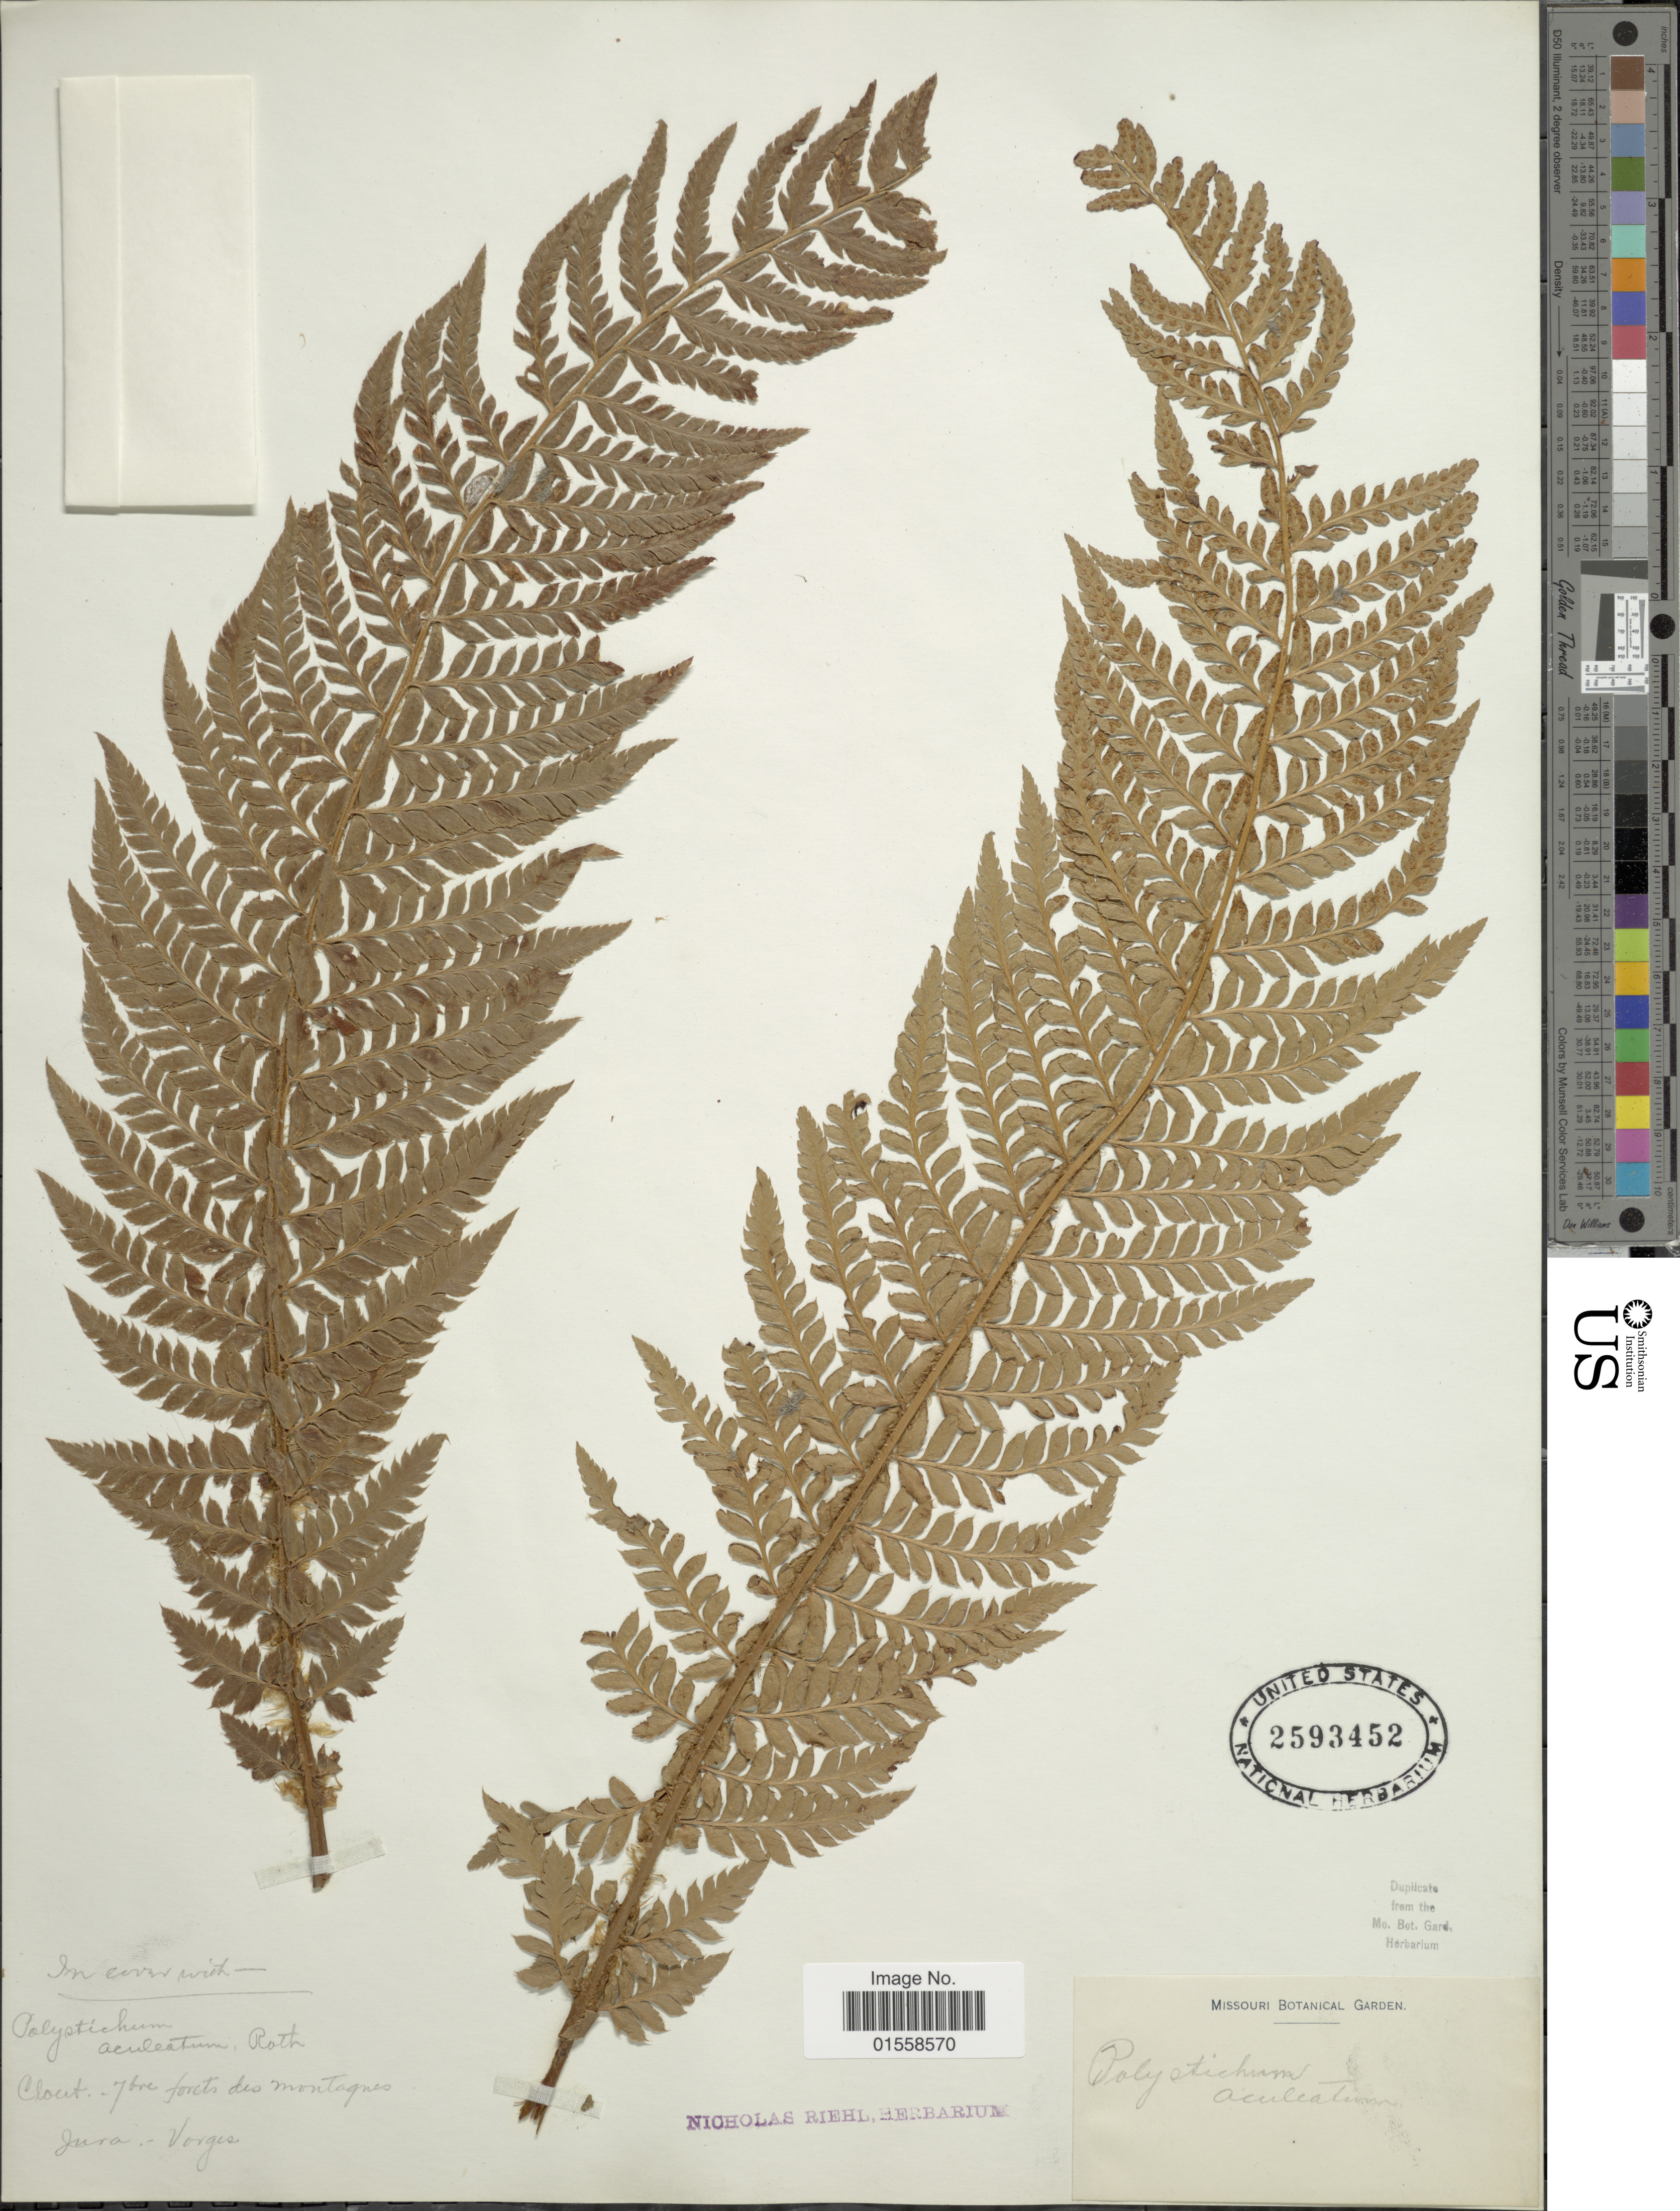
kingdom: Plantae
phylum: Tracheophyta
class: Polypodiopsida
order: Polypodiales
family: Dryopteridaceae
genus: Polystichum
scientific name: Polystichum aculeatum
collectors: Missouri Botanical Garden (MO)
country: Switzerland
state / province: Jura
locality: Forets des montages, Jura. -Vorges.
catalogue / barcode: US 253452